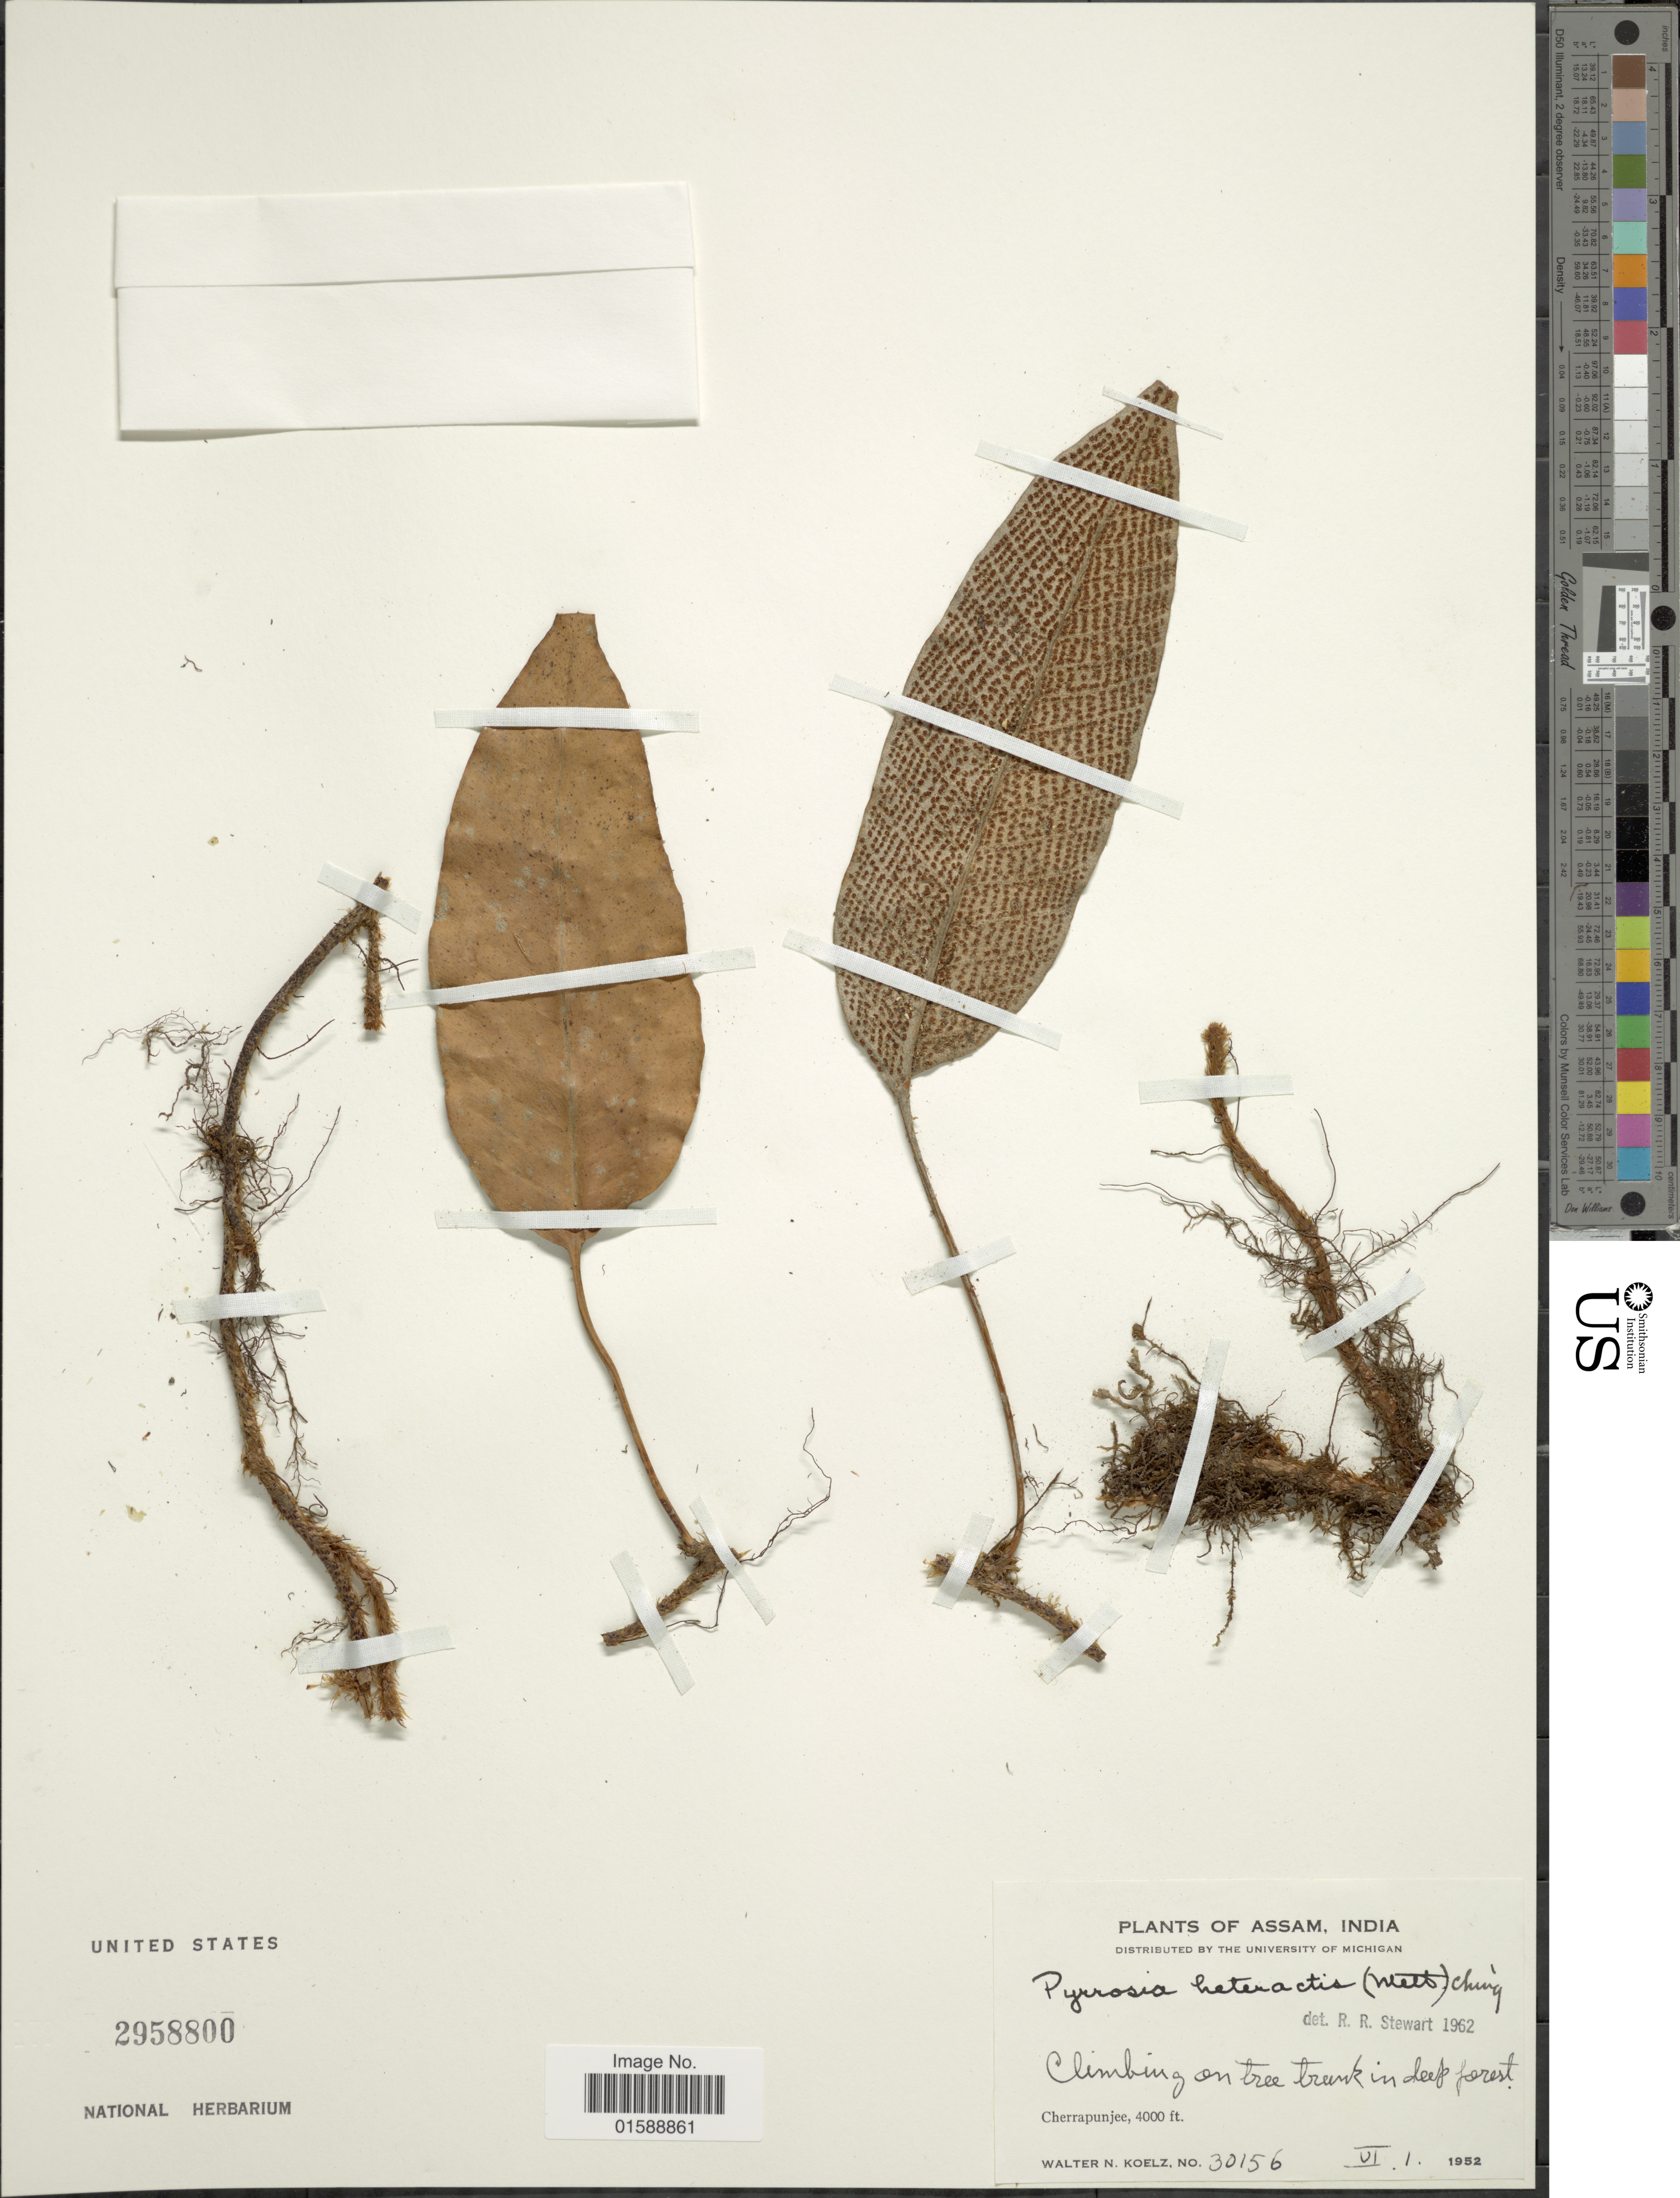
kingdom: Plantae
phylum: Tracheophyta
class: Polypodiopsida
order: Polypodiales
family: Polypodiaceae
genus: Pyrrosia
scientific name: Pyrrosia heteractis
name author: (Mett. ex Kuhn) Ching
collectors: W. N. Koelz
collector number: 30156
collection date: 1952-06-01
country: India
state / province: Assam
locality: Cherrapunjee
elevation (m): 1219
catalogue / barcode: US 2958800